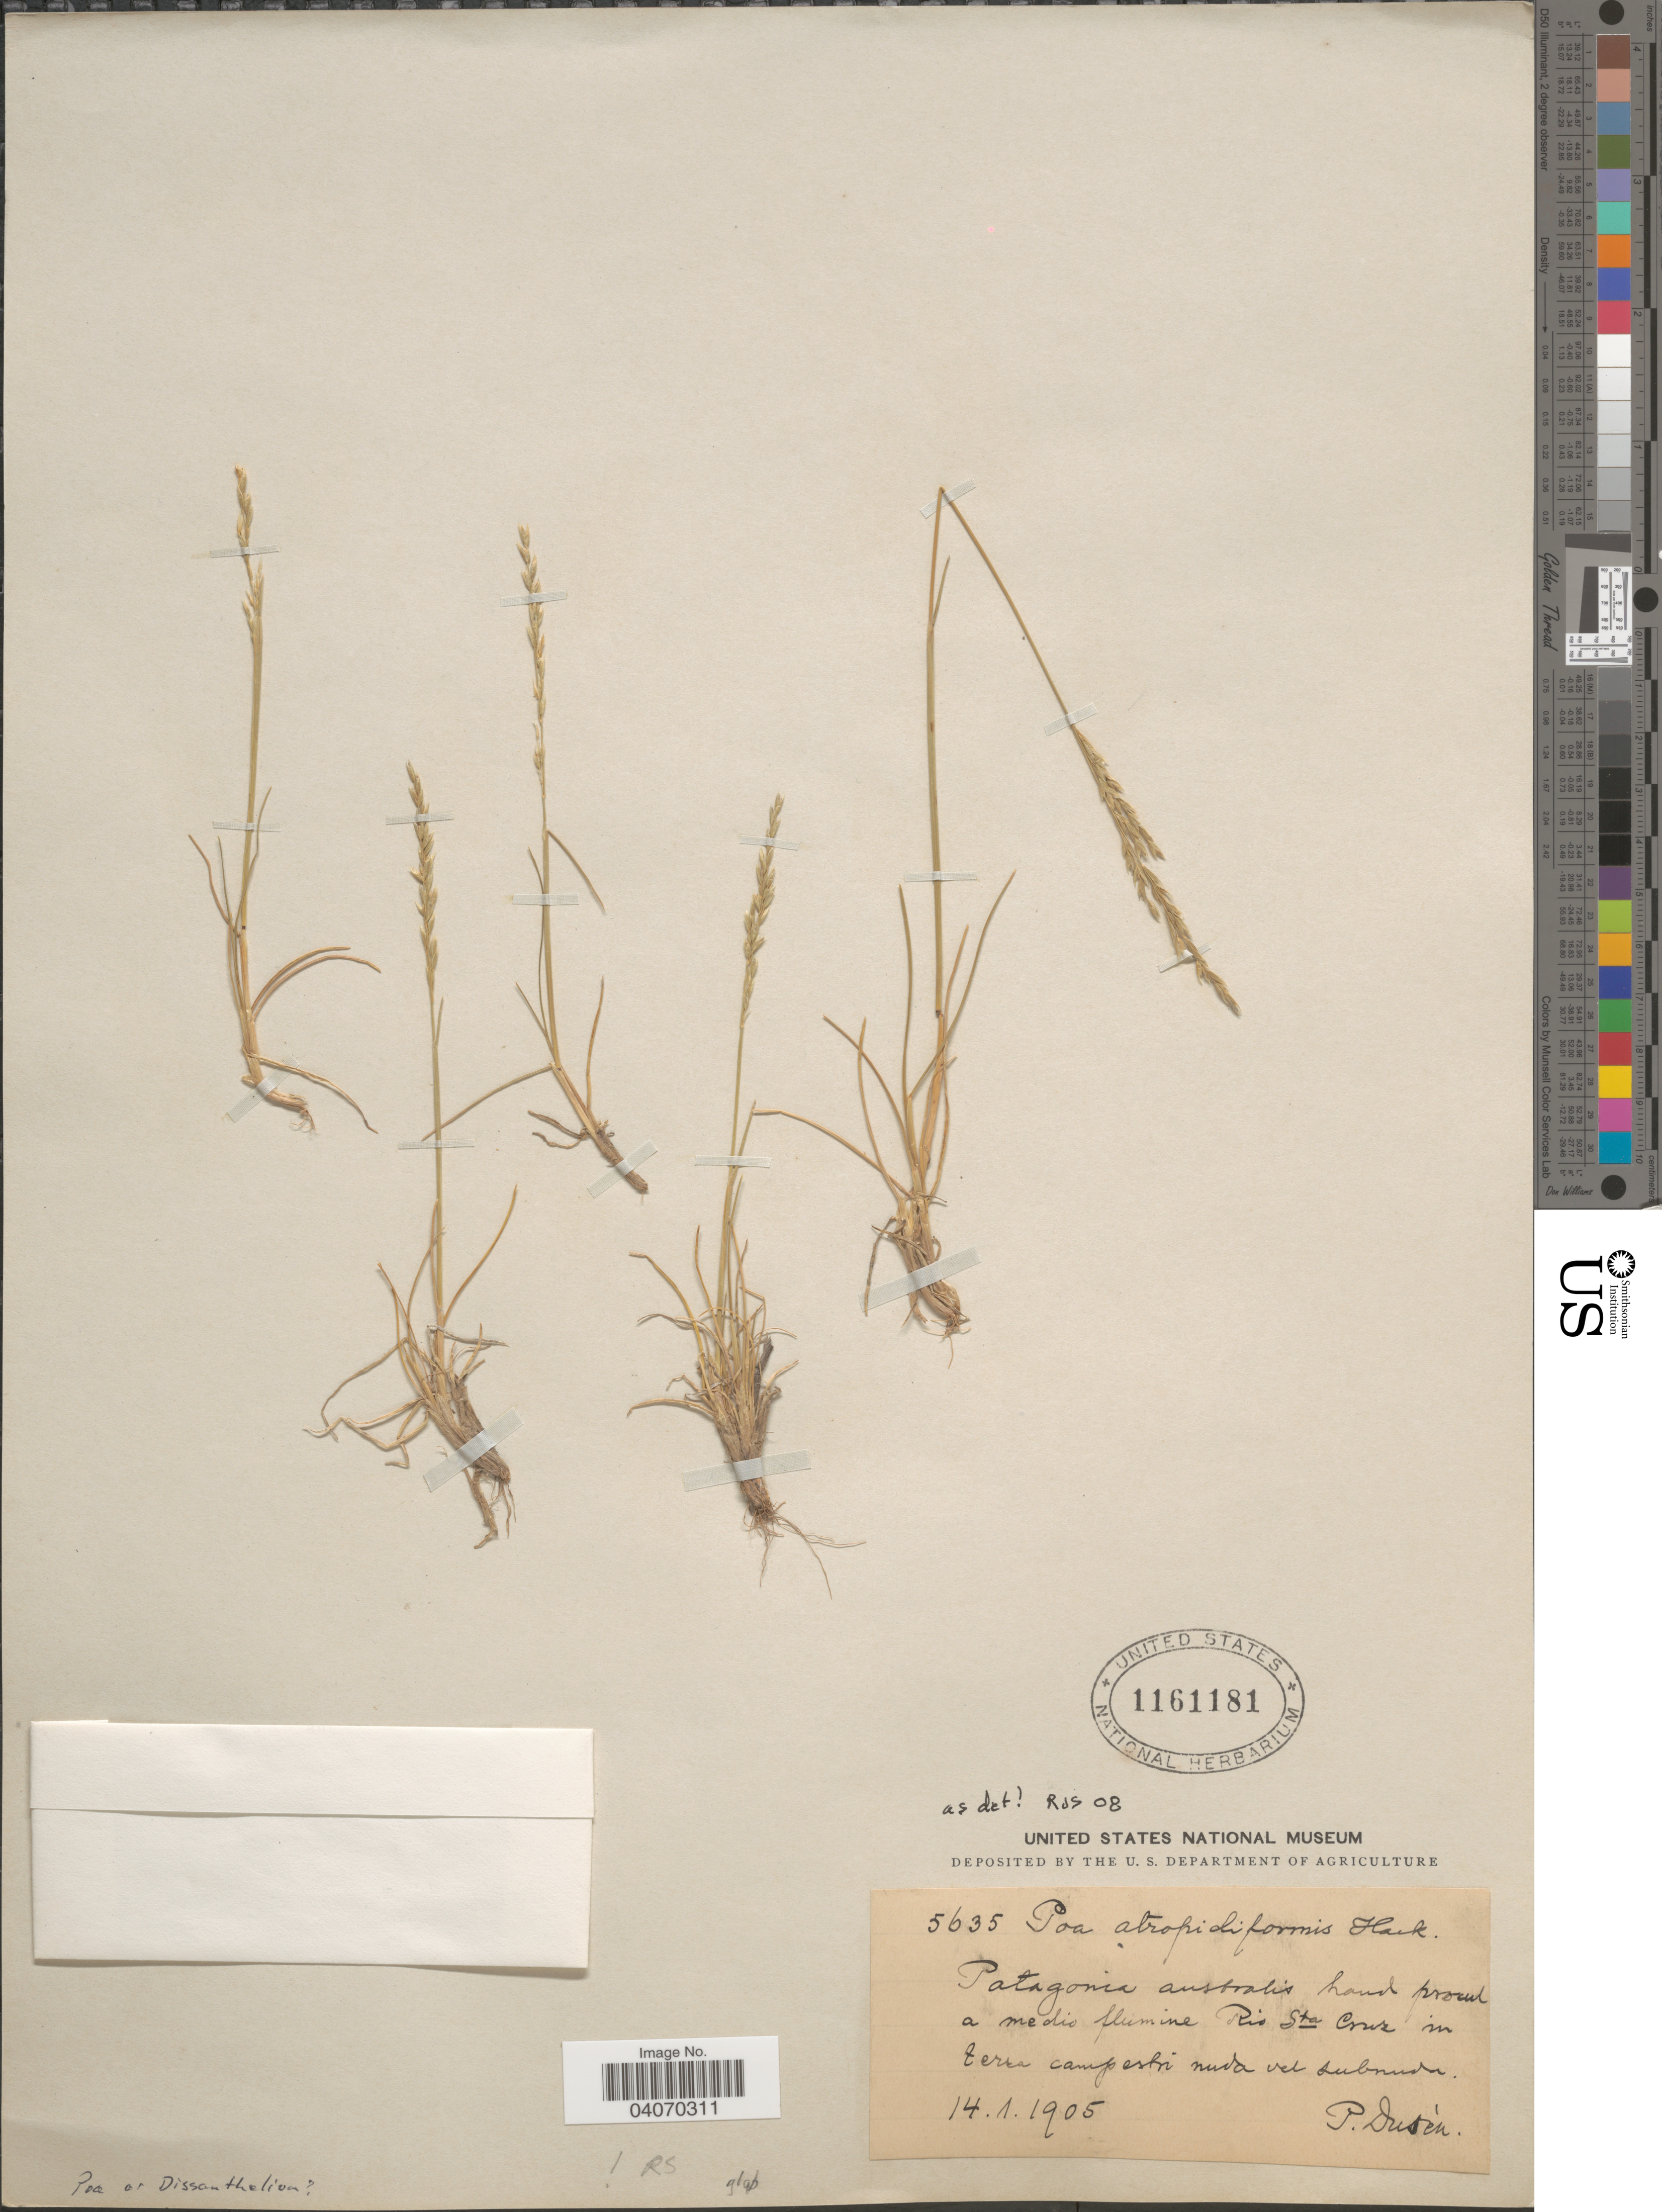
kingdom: Plantae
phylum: Tracheophyta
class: Liliopsida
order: Poales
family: Poaceae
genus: Poa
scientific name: Poa atropidiformis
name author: Hack.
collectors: P. Dusén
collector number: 5635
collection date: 1905-01-14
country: Argentina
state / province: Santa Cruz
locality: Patagonia australis haud procul a medio flumine Rio Sta Cruz in terra campestri nuda ad subnuda.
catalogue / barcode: US 1161181